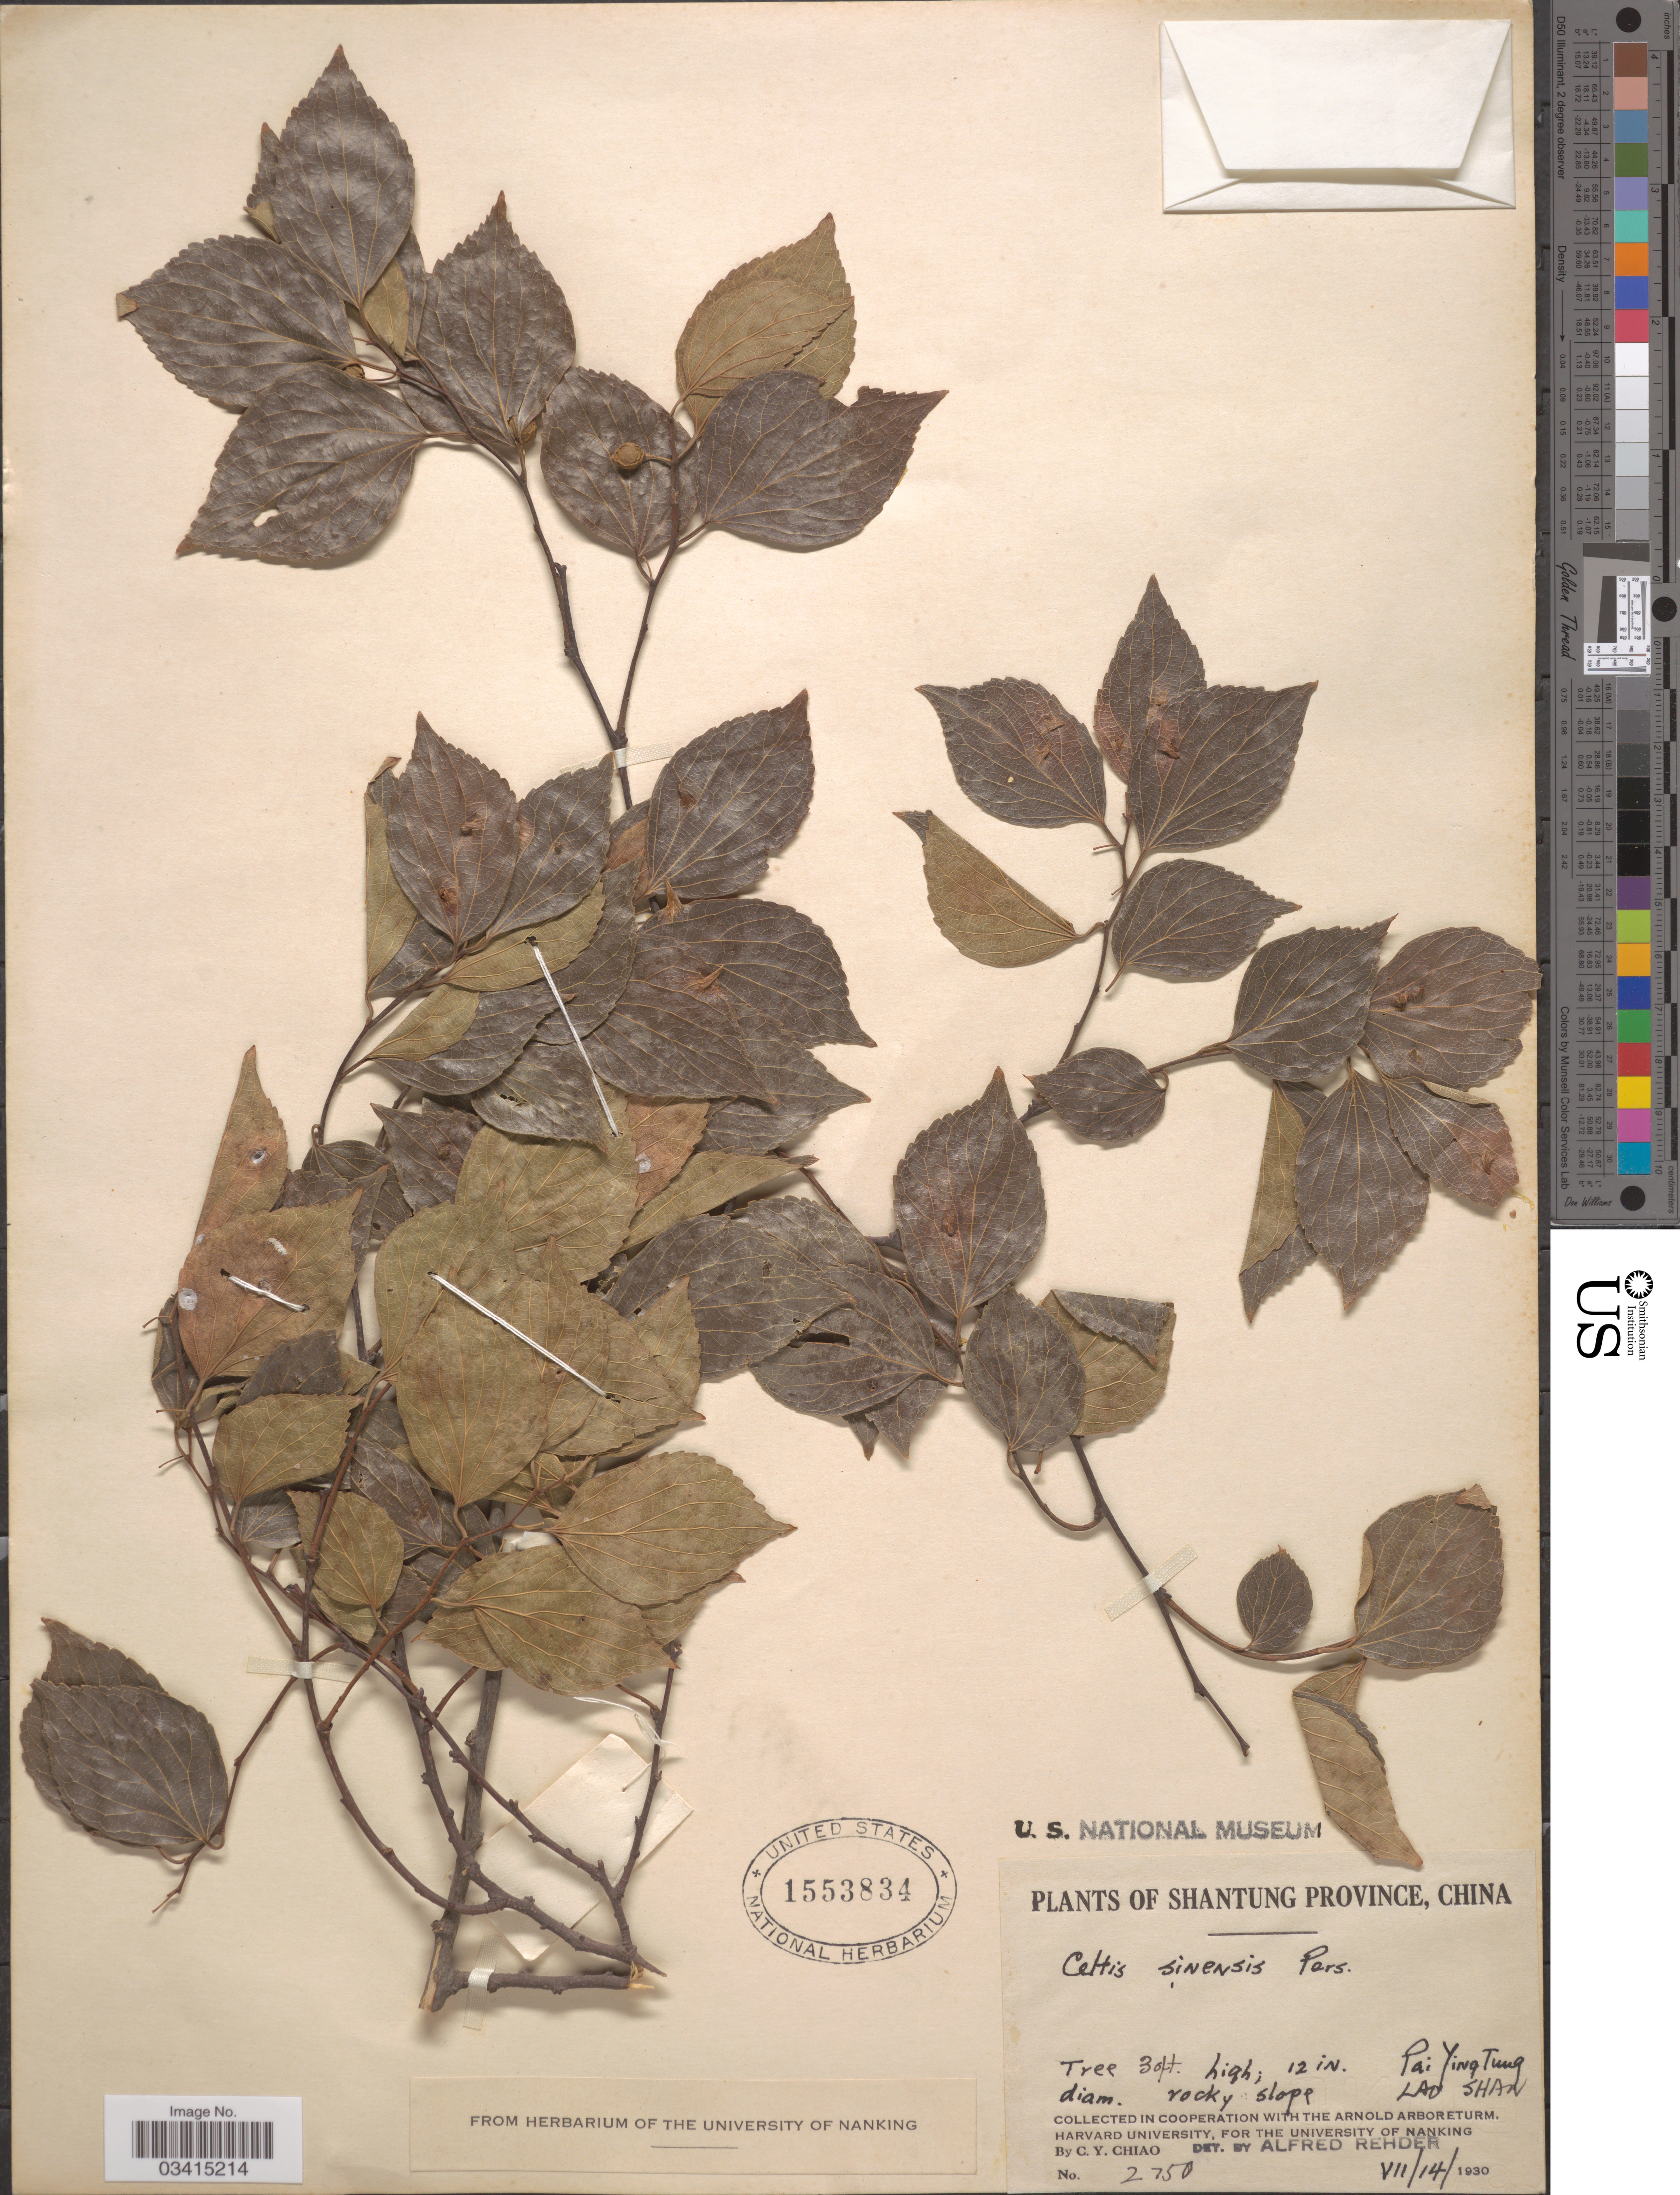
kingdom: Plantae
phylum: Tracheophyta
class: Magnoliopsida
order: Rosales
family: Cannabaceae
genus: Celtis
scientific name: Celtis sinensis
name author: Pers.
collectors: C. Y. Chiao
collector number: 2750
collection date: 1930-07-14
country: China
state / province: Shandong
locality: Shantung Province. Pai Ying Tung. Lao Shan.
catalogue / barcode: US 1553834